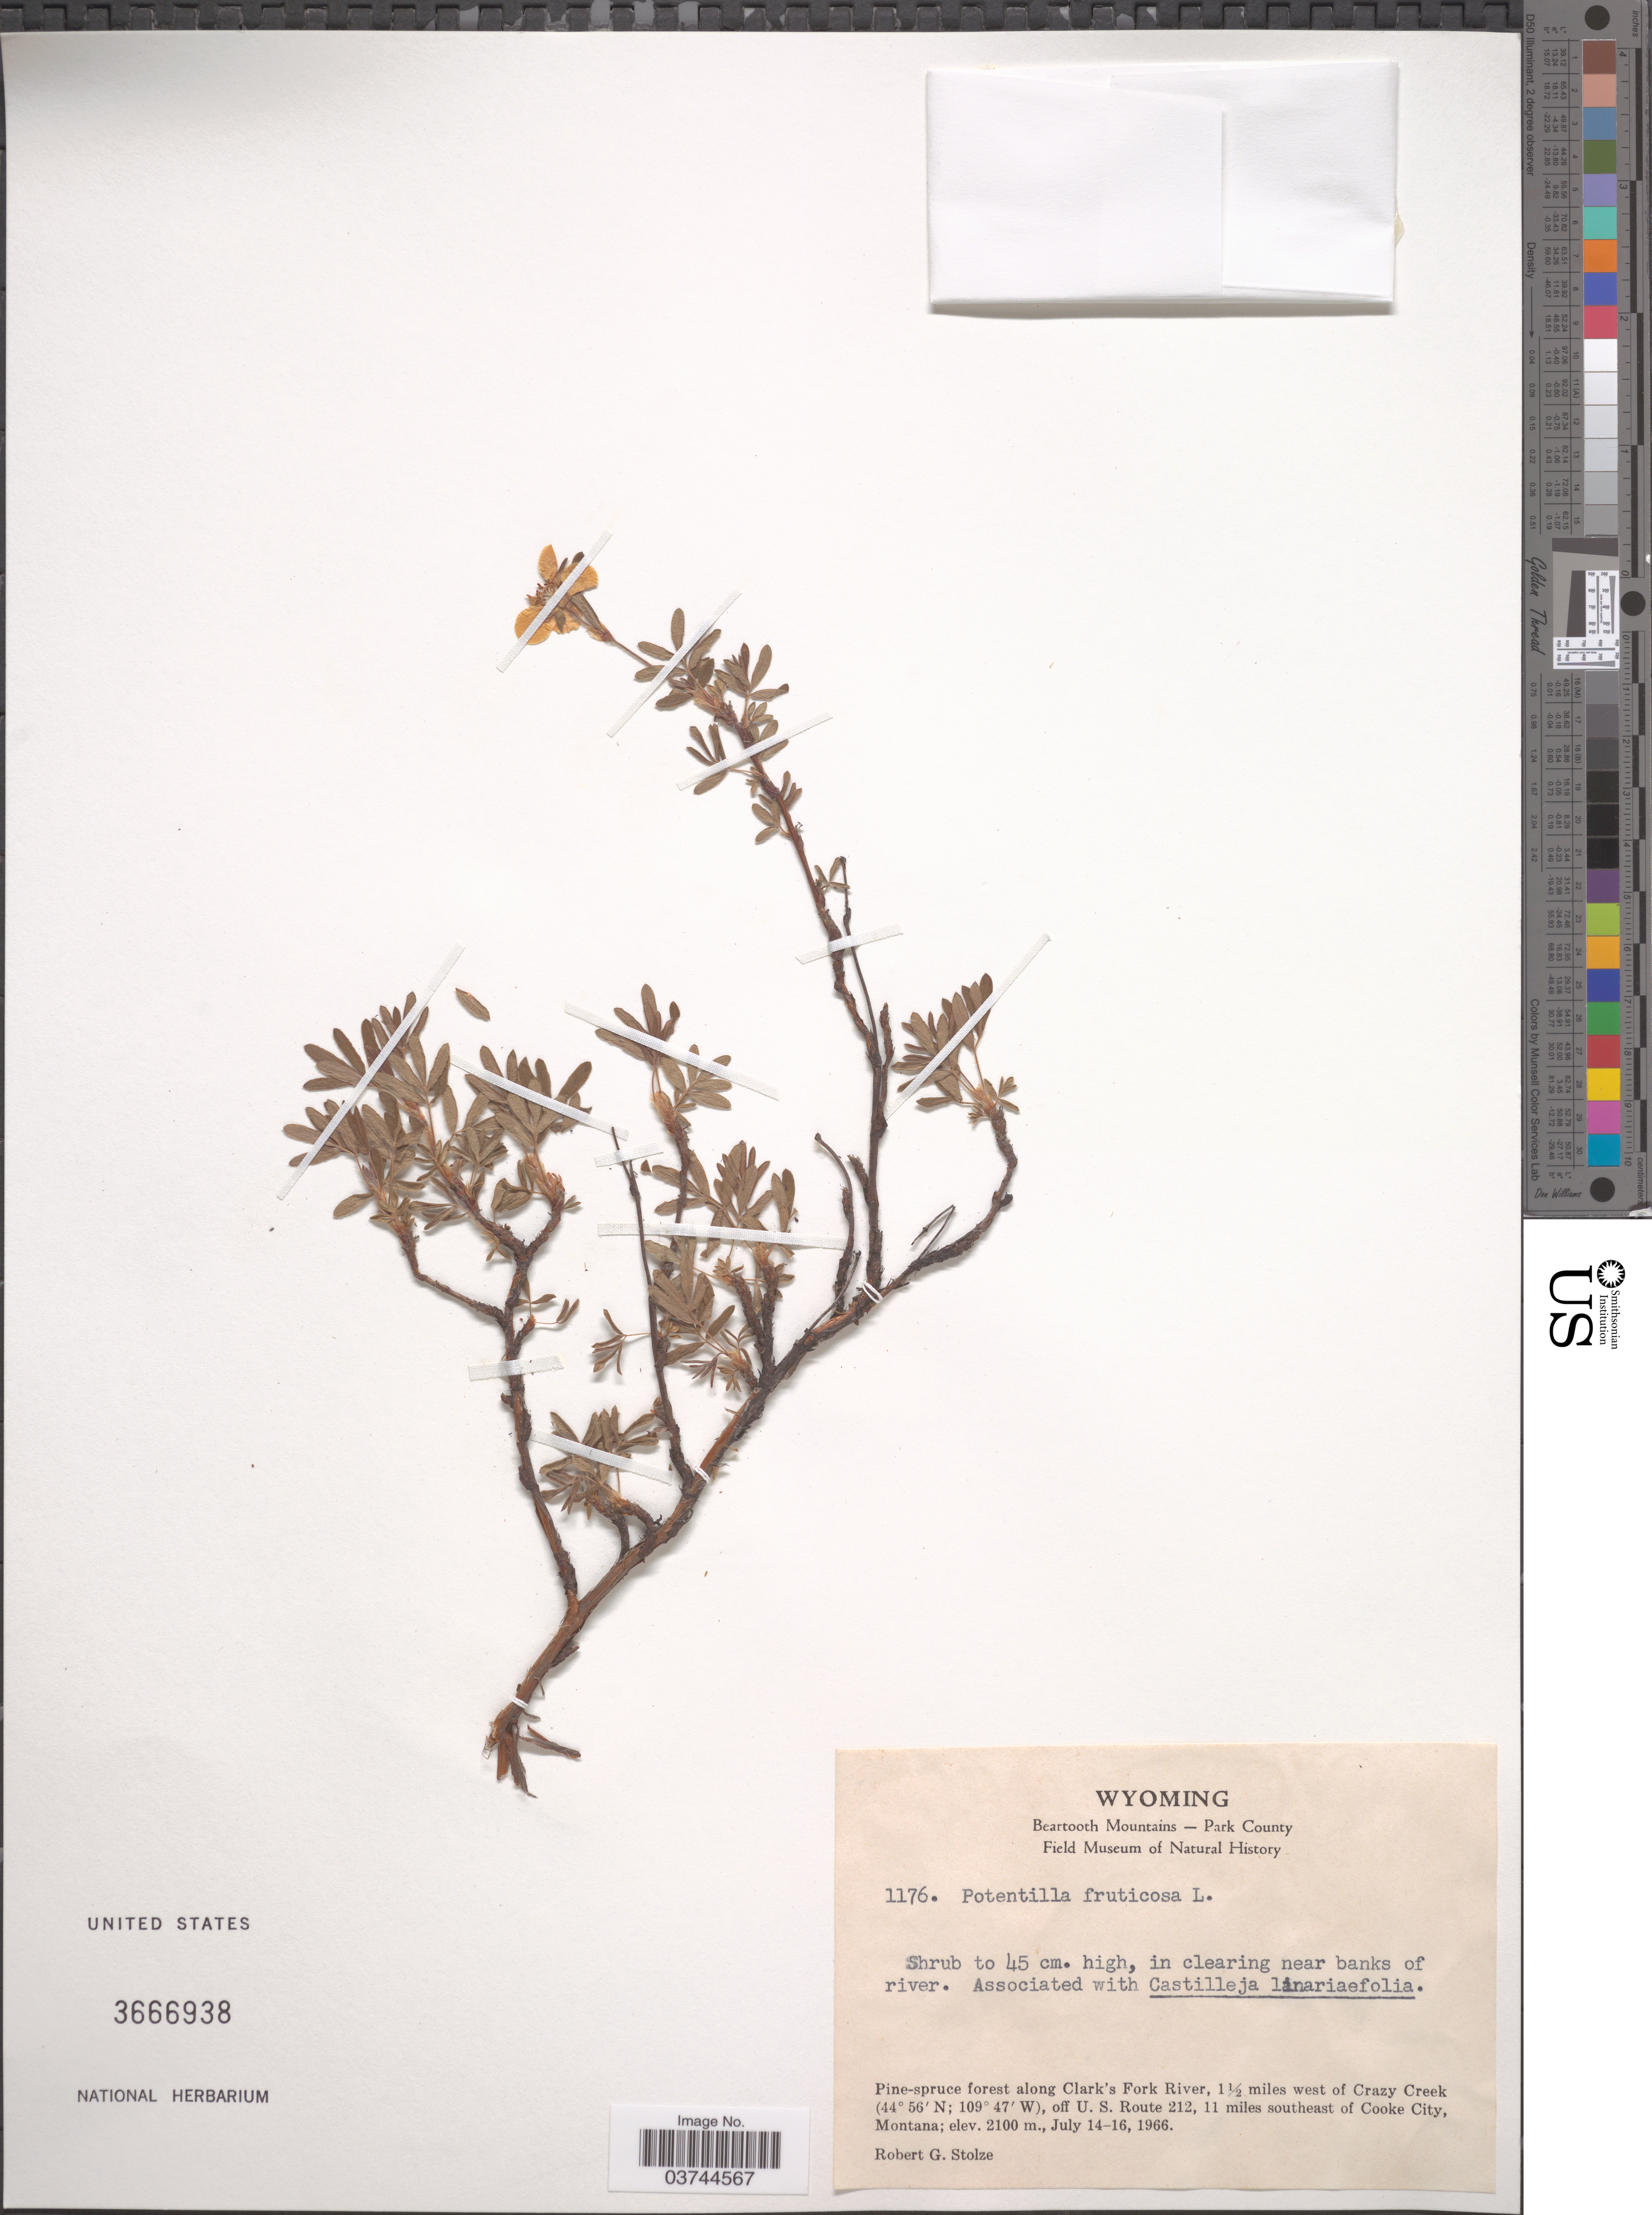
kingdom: Plantae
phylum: Tracheophyta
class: Magnoliopsida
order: Rosales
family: Rosaceae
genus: Dasiphora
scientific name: Dasiphora fruticosa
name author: (L.) Rydb.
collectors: R. G. Stolze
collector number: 1176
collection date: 1966-07-14/1966-07-16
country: United States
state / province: Montana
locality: Along Clark's Fork River, 1½ miles west of Crazy Creek, off U. S. Route 212, 11 miles southeast of Cooke City.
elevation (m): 2100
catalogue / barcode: US 3666938